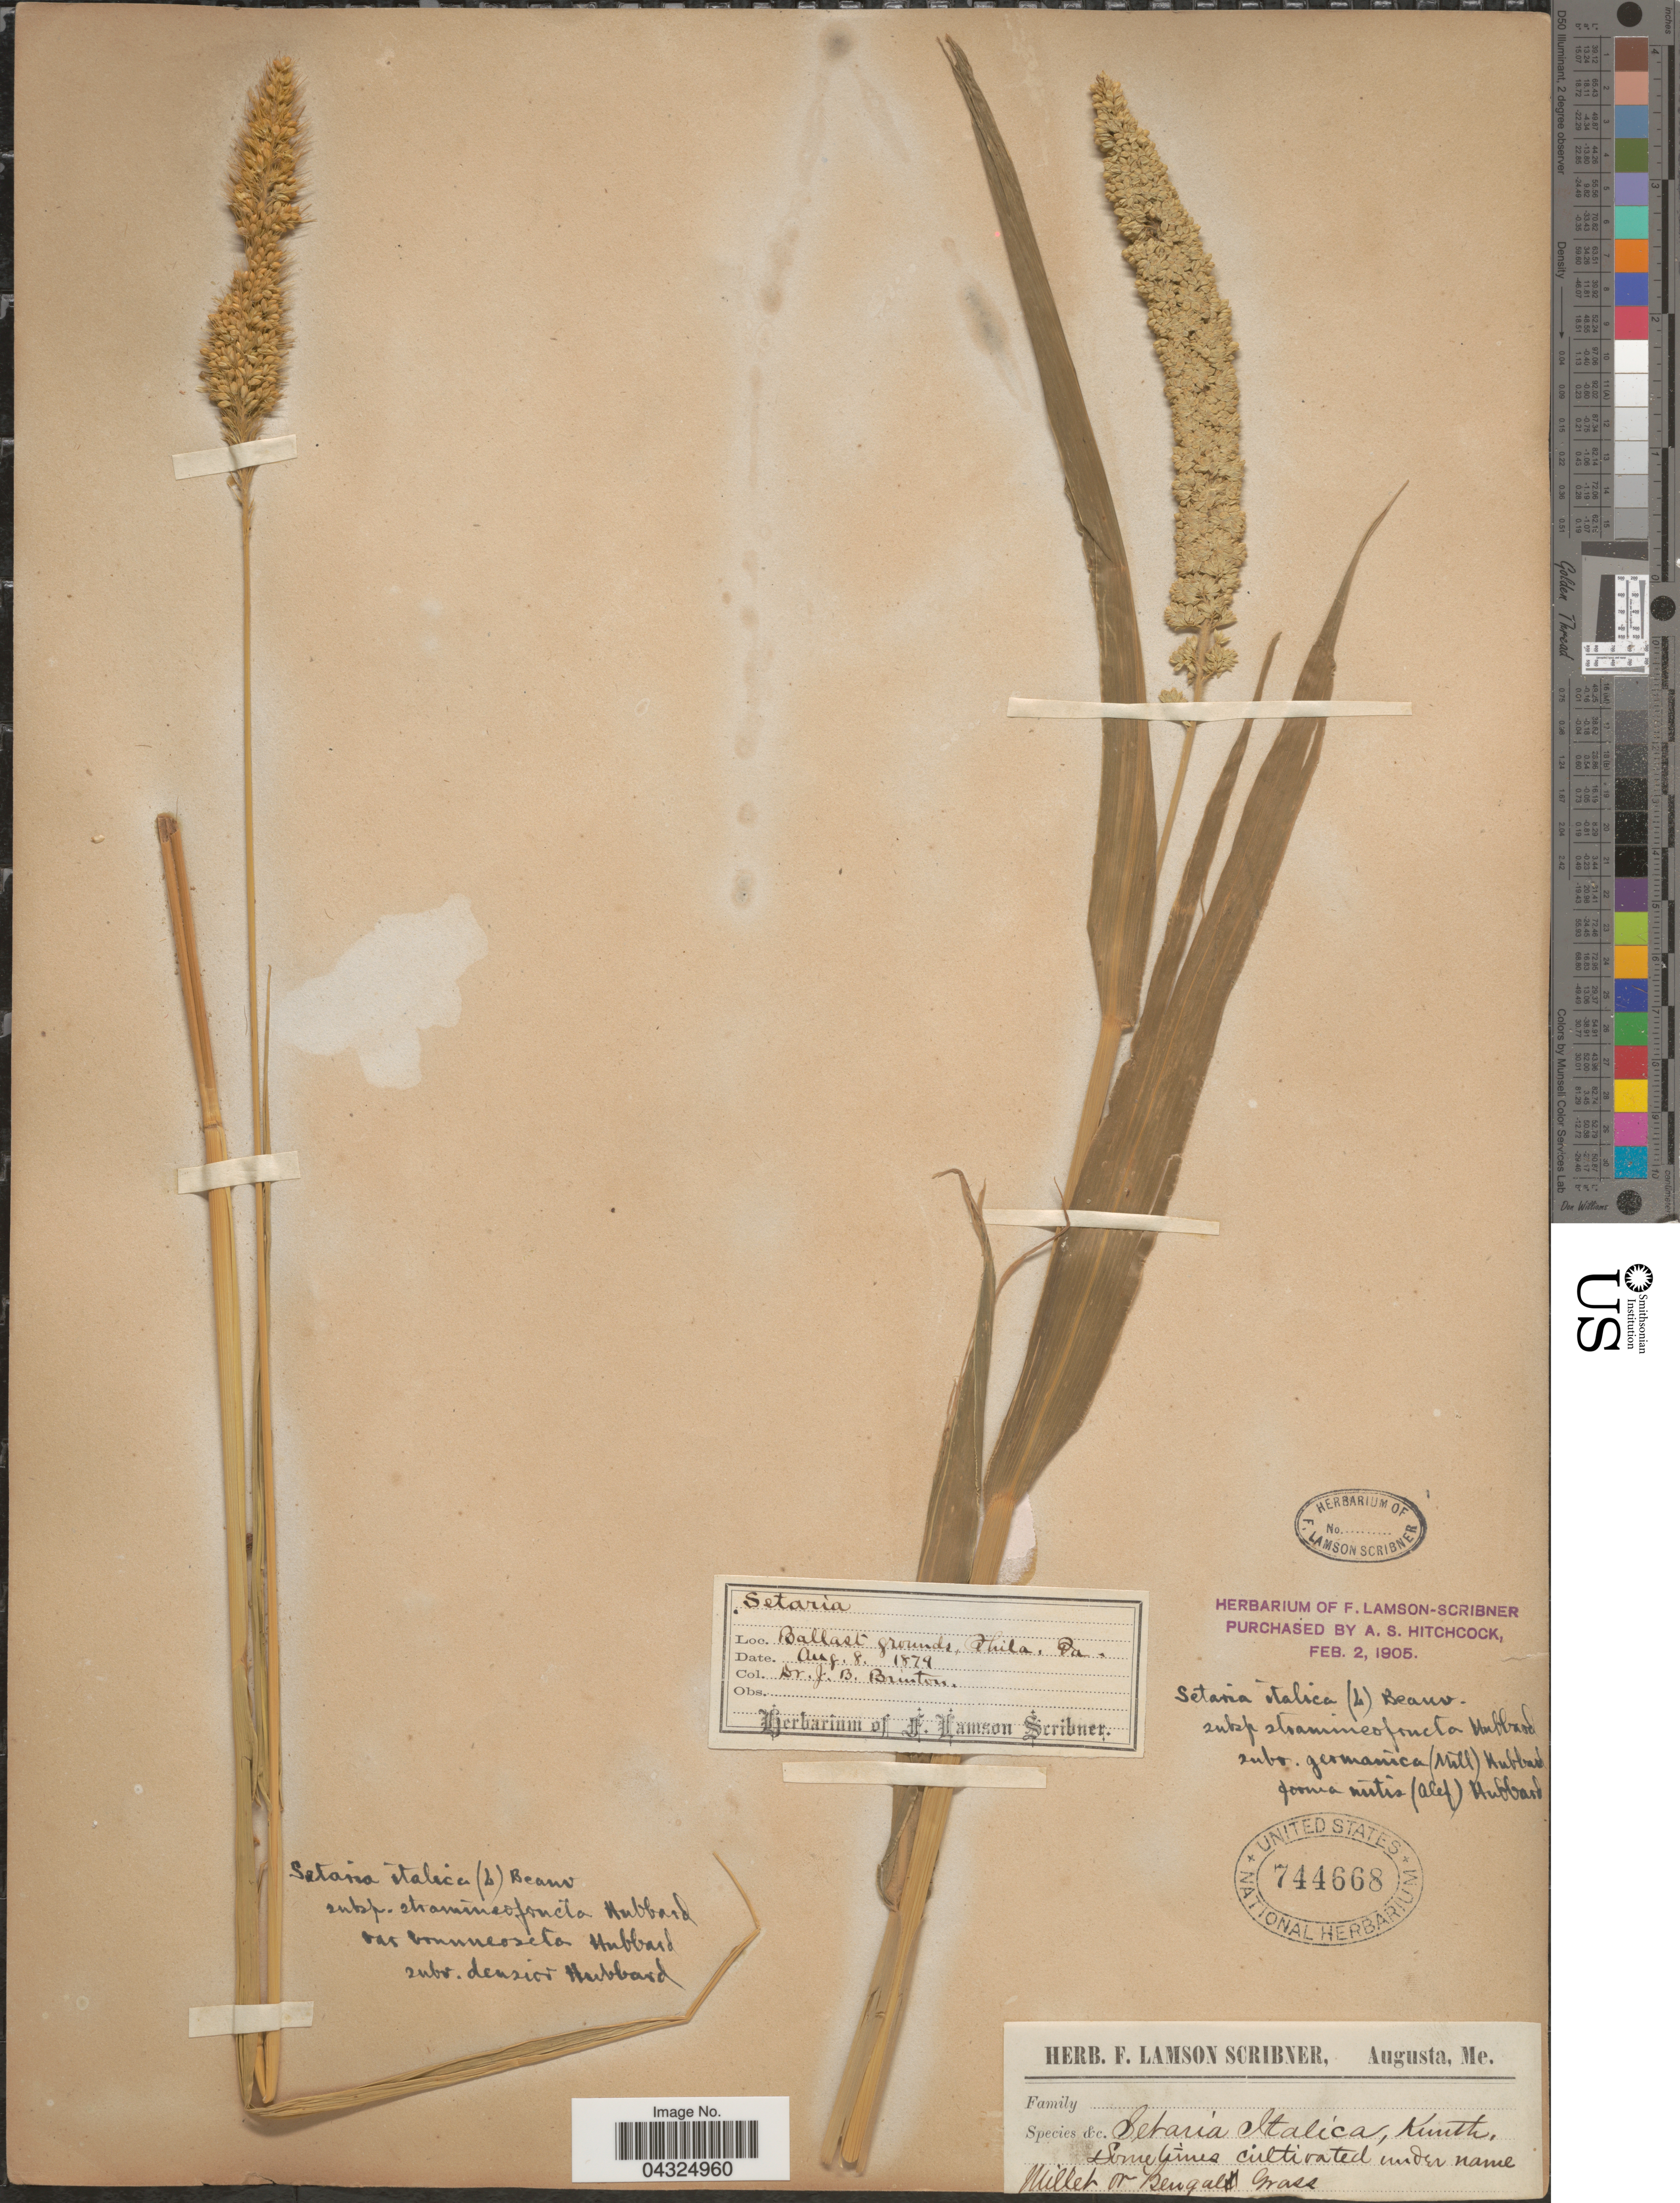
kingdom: Plantae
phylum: Tracheophyta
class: Liliopsida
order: Poales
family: Poaceae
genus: Setaria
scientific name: Setaria italica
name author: (L.) P. Beauv.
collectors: J. Brinton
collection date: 1879-08-08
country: United States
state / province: Pennsylvania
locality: Ballast grounds, Phila.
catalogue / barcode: US 744668